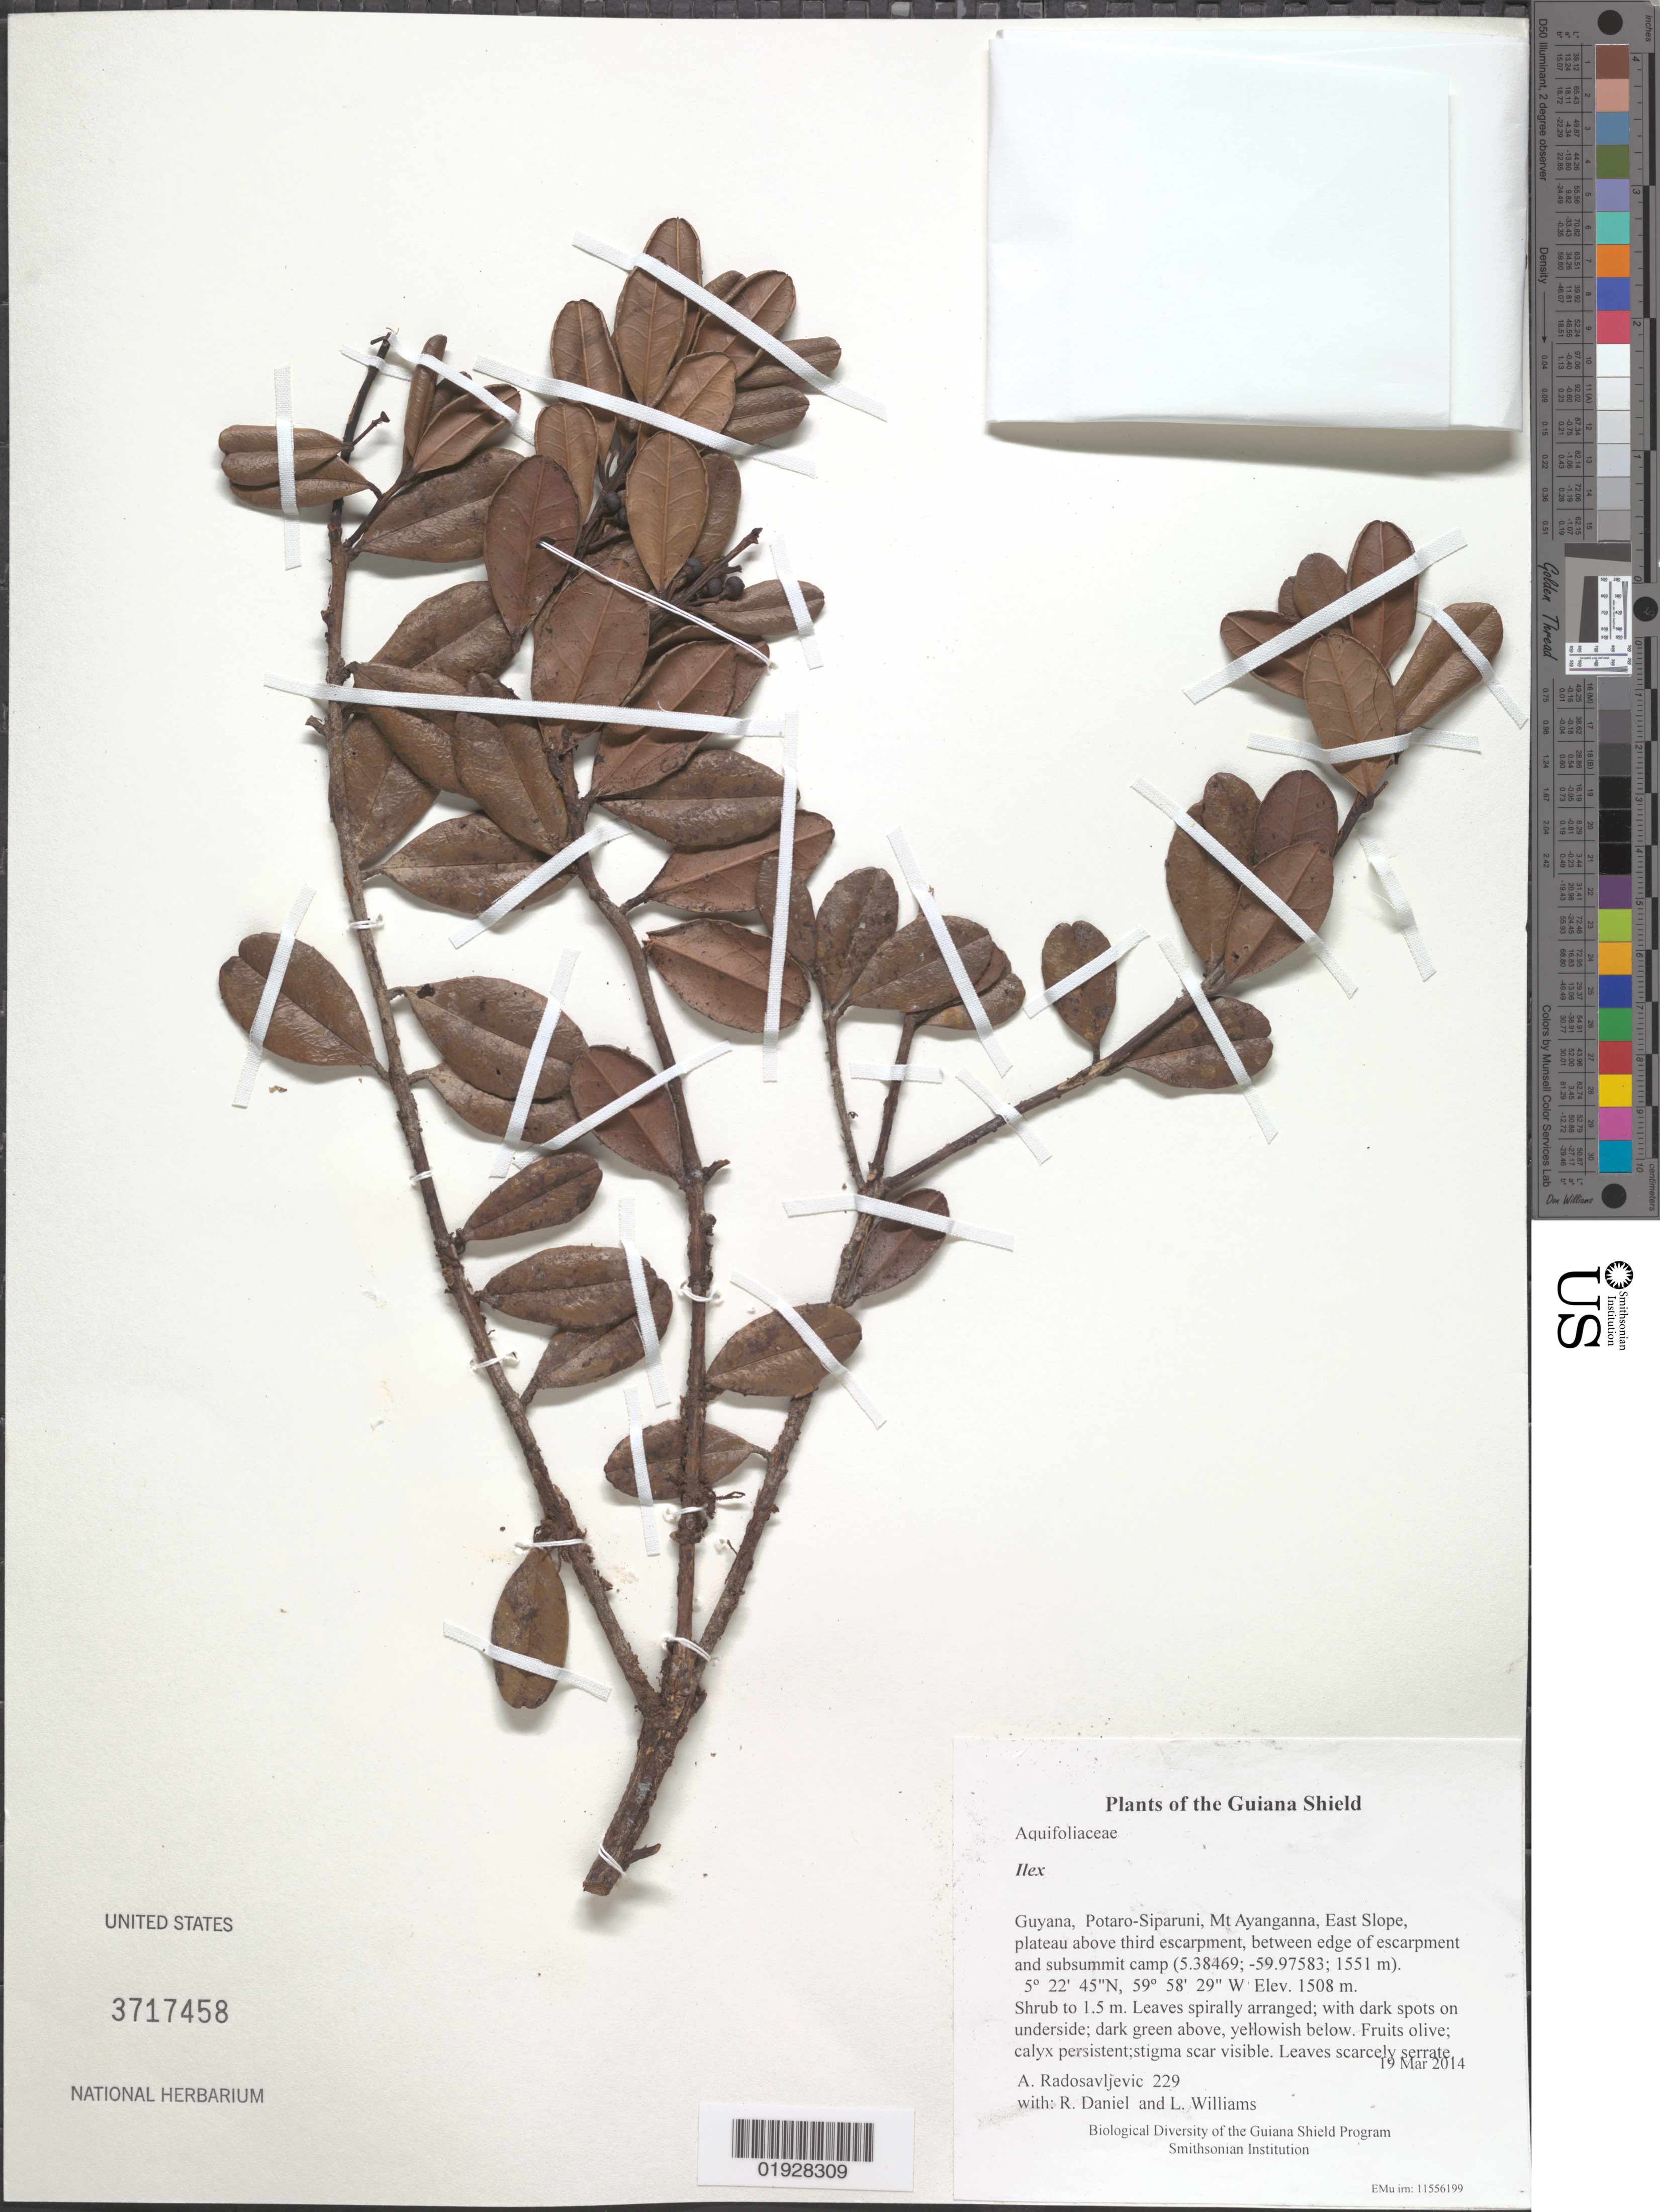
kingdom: Plantae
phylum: Tracheophyta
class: Magnoliopsida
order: Aquifoliales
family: Aquifoliaceae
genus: Ilex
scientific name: Ilex sp.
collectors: A. Radosavljevic, R. Daniel & L. Williams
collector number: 229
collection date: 2014-03-19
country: Guyana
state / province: Potaro-Siparuni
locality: Mt Ayanganna, East Slope, plateau above third escarpment, between edge of escarpment and subsummit camp (5.38469; -59.97583; 1551 m).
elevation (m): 1508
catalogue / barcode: US 3717458